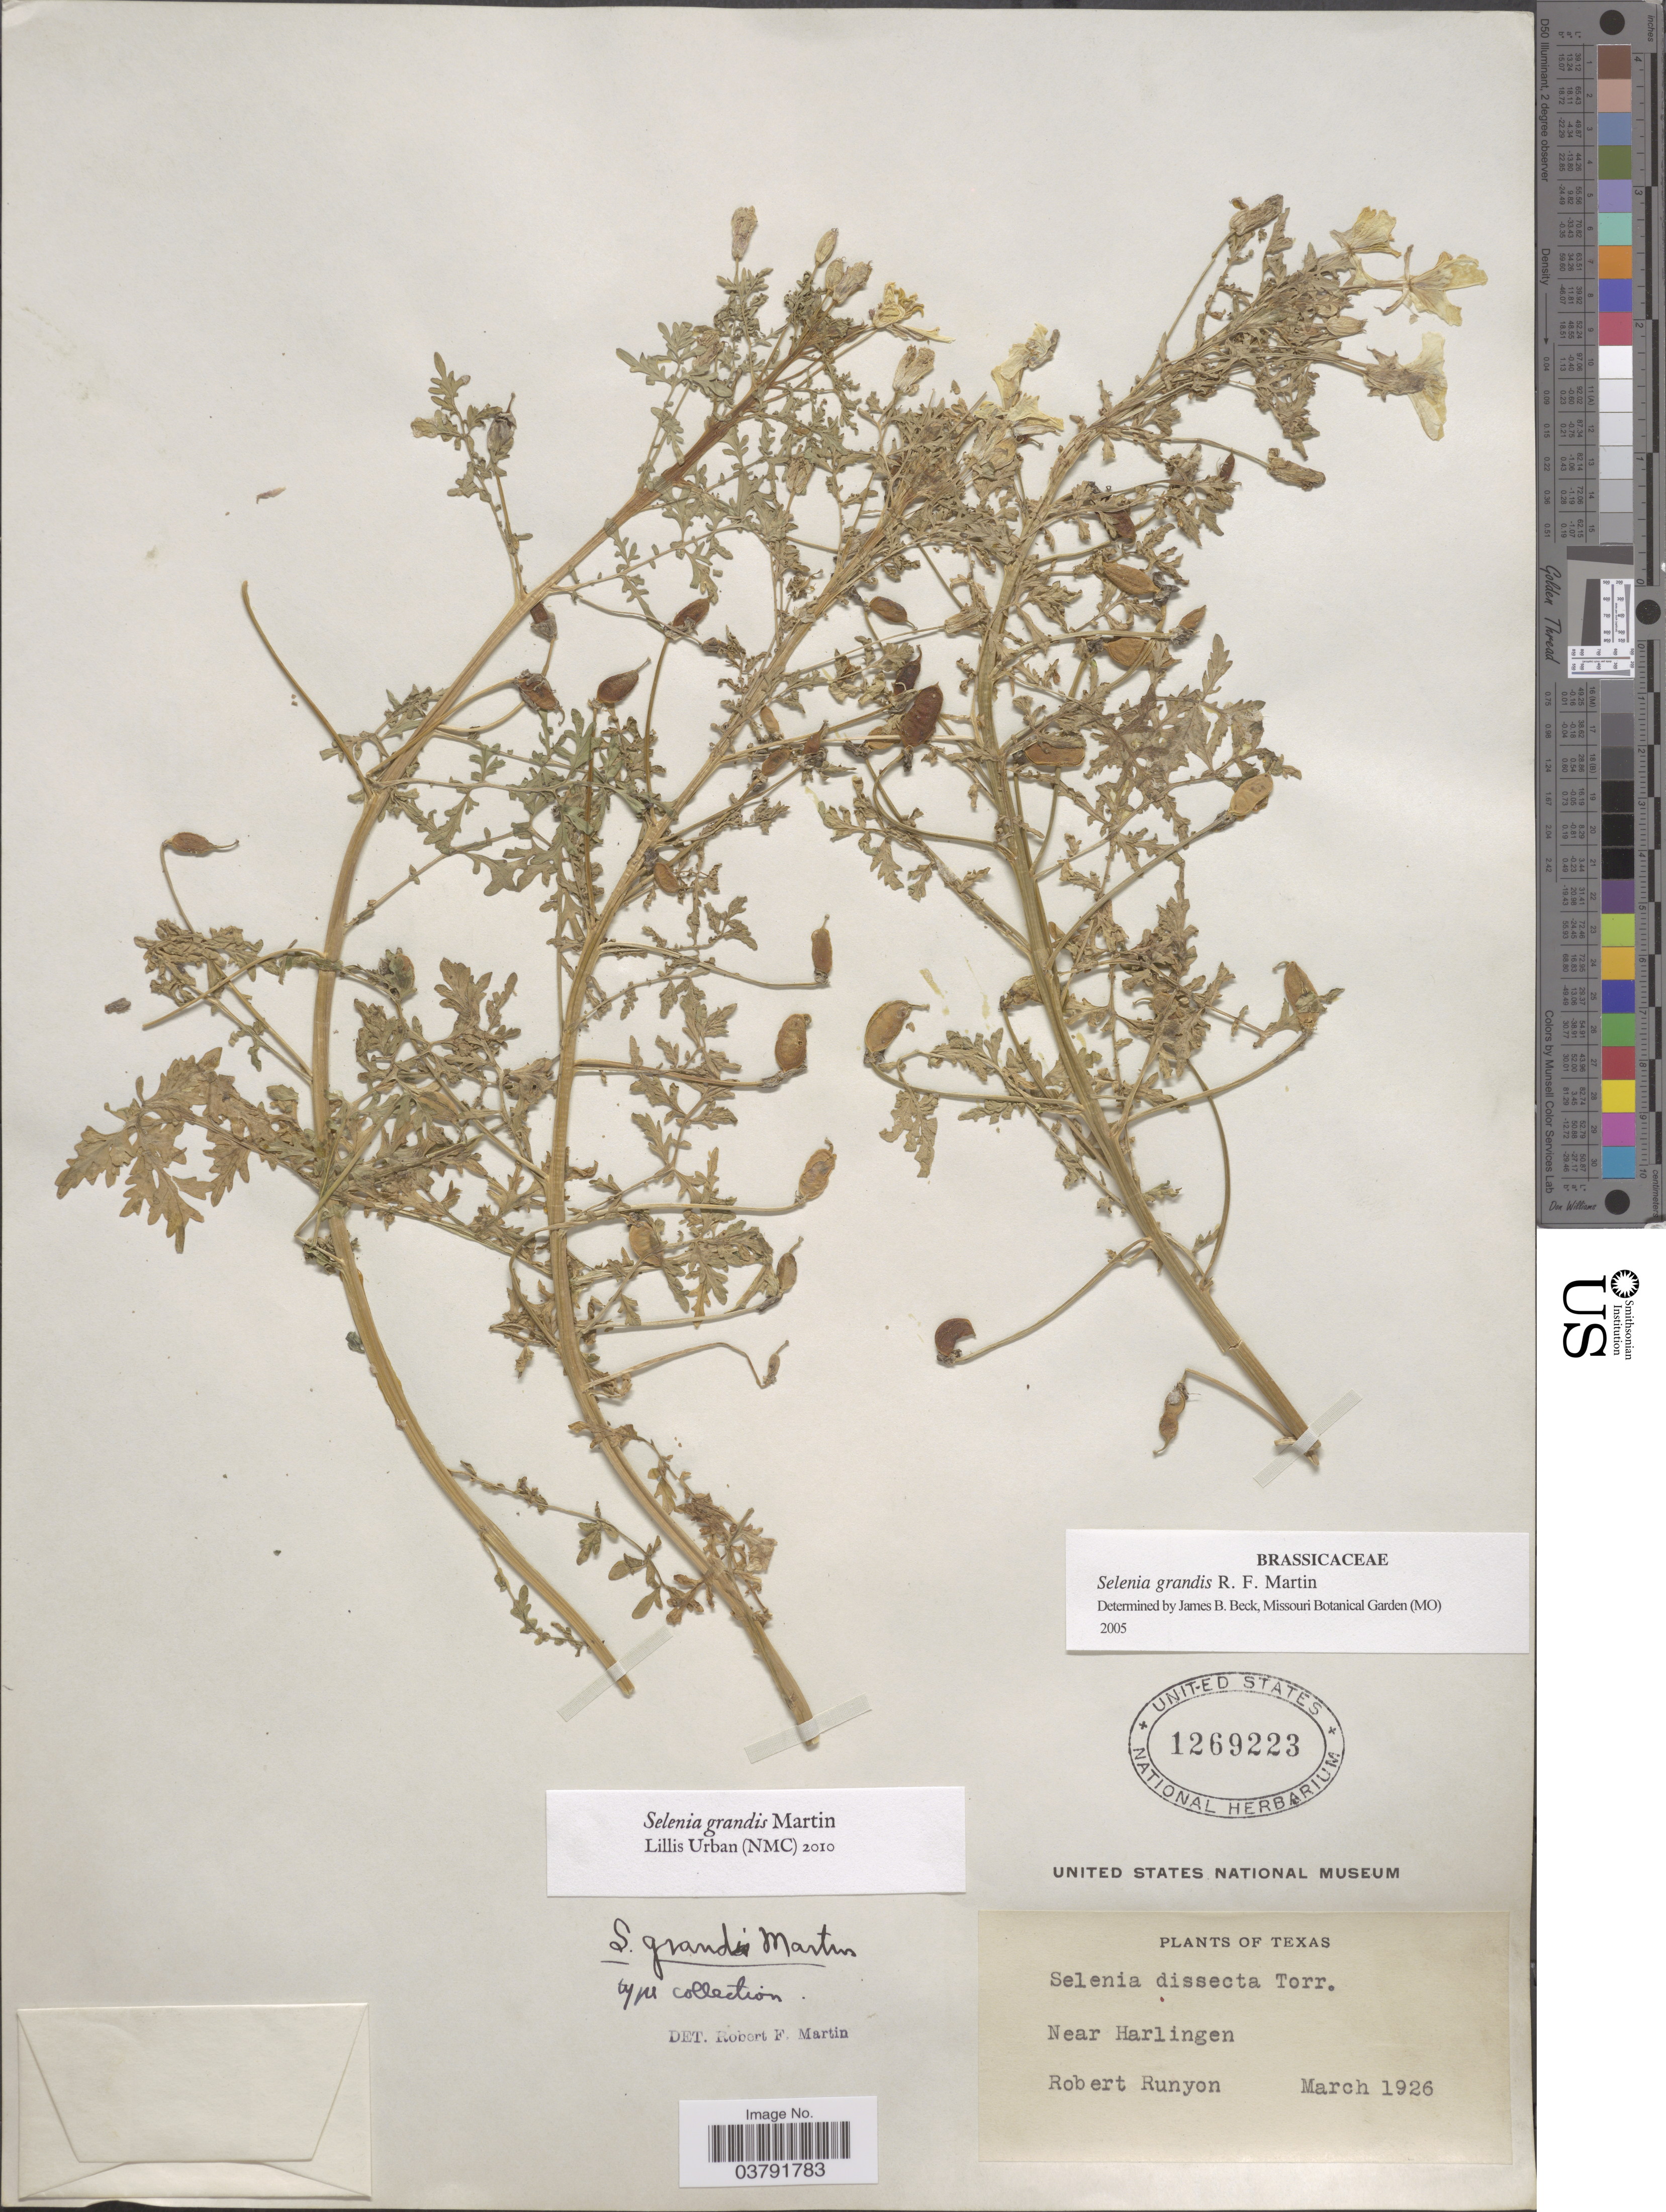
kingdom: Plantae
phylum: Tracheophyta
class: Magnoliopsida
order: Brassicales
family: Brassicaceae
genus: Selenia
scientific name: Selenia grandis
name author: R.F. Martin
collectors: R. Runyon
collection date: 1926-03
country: United States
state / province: Texas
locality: Near Harlingen.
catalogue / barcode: US 1269223